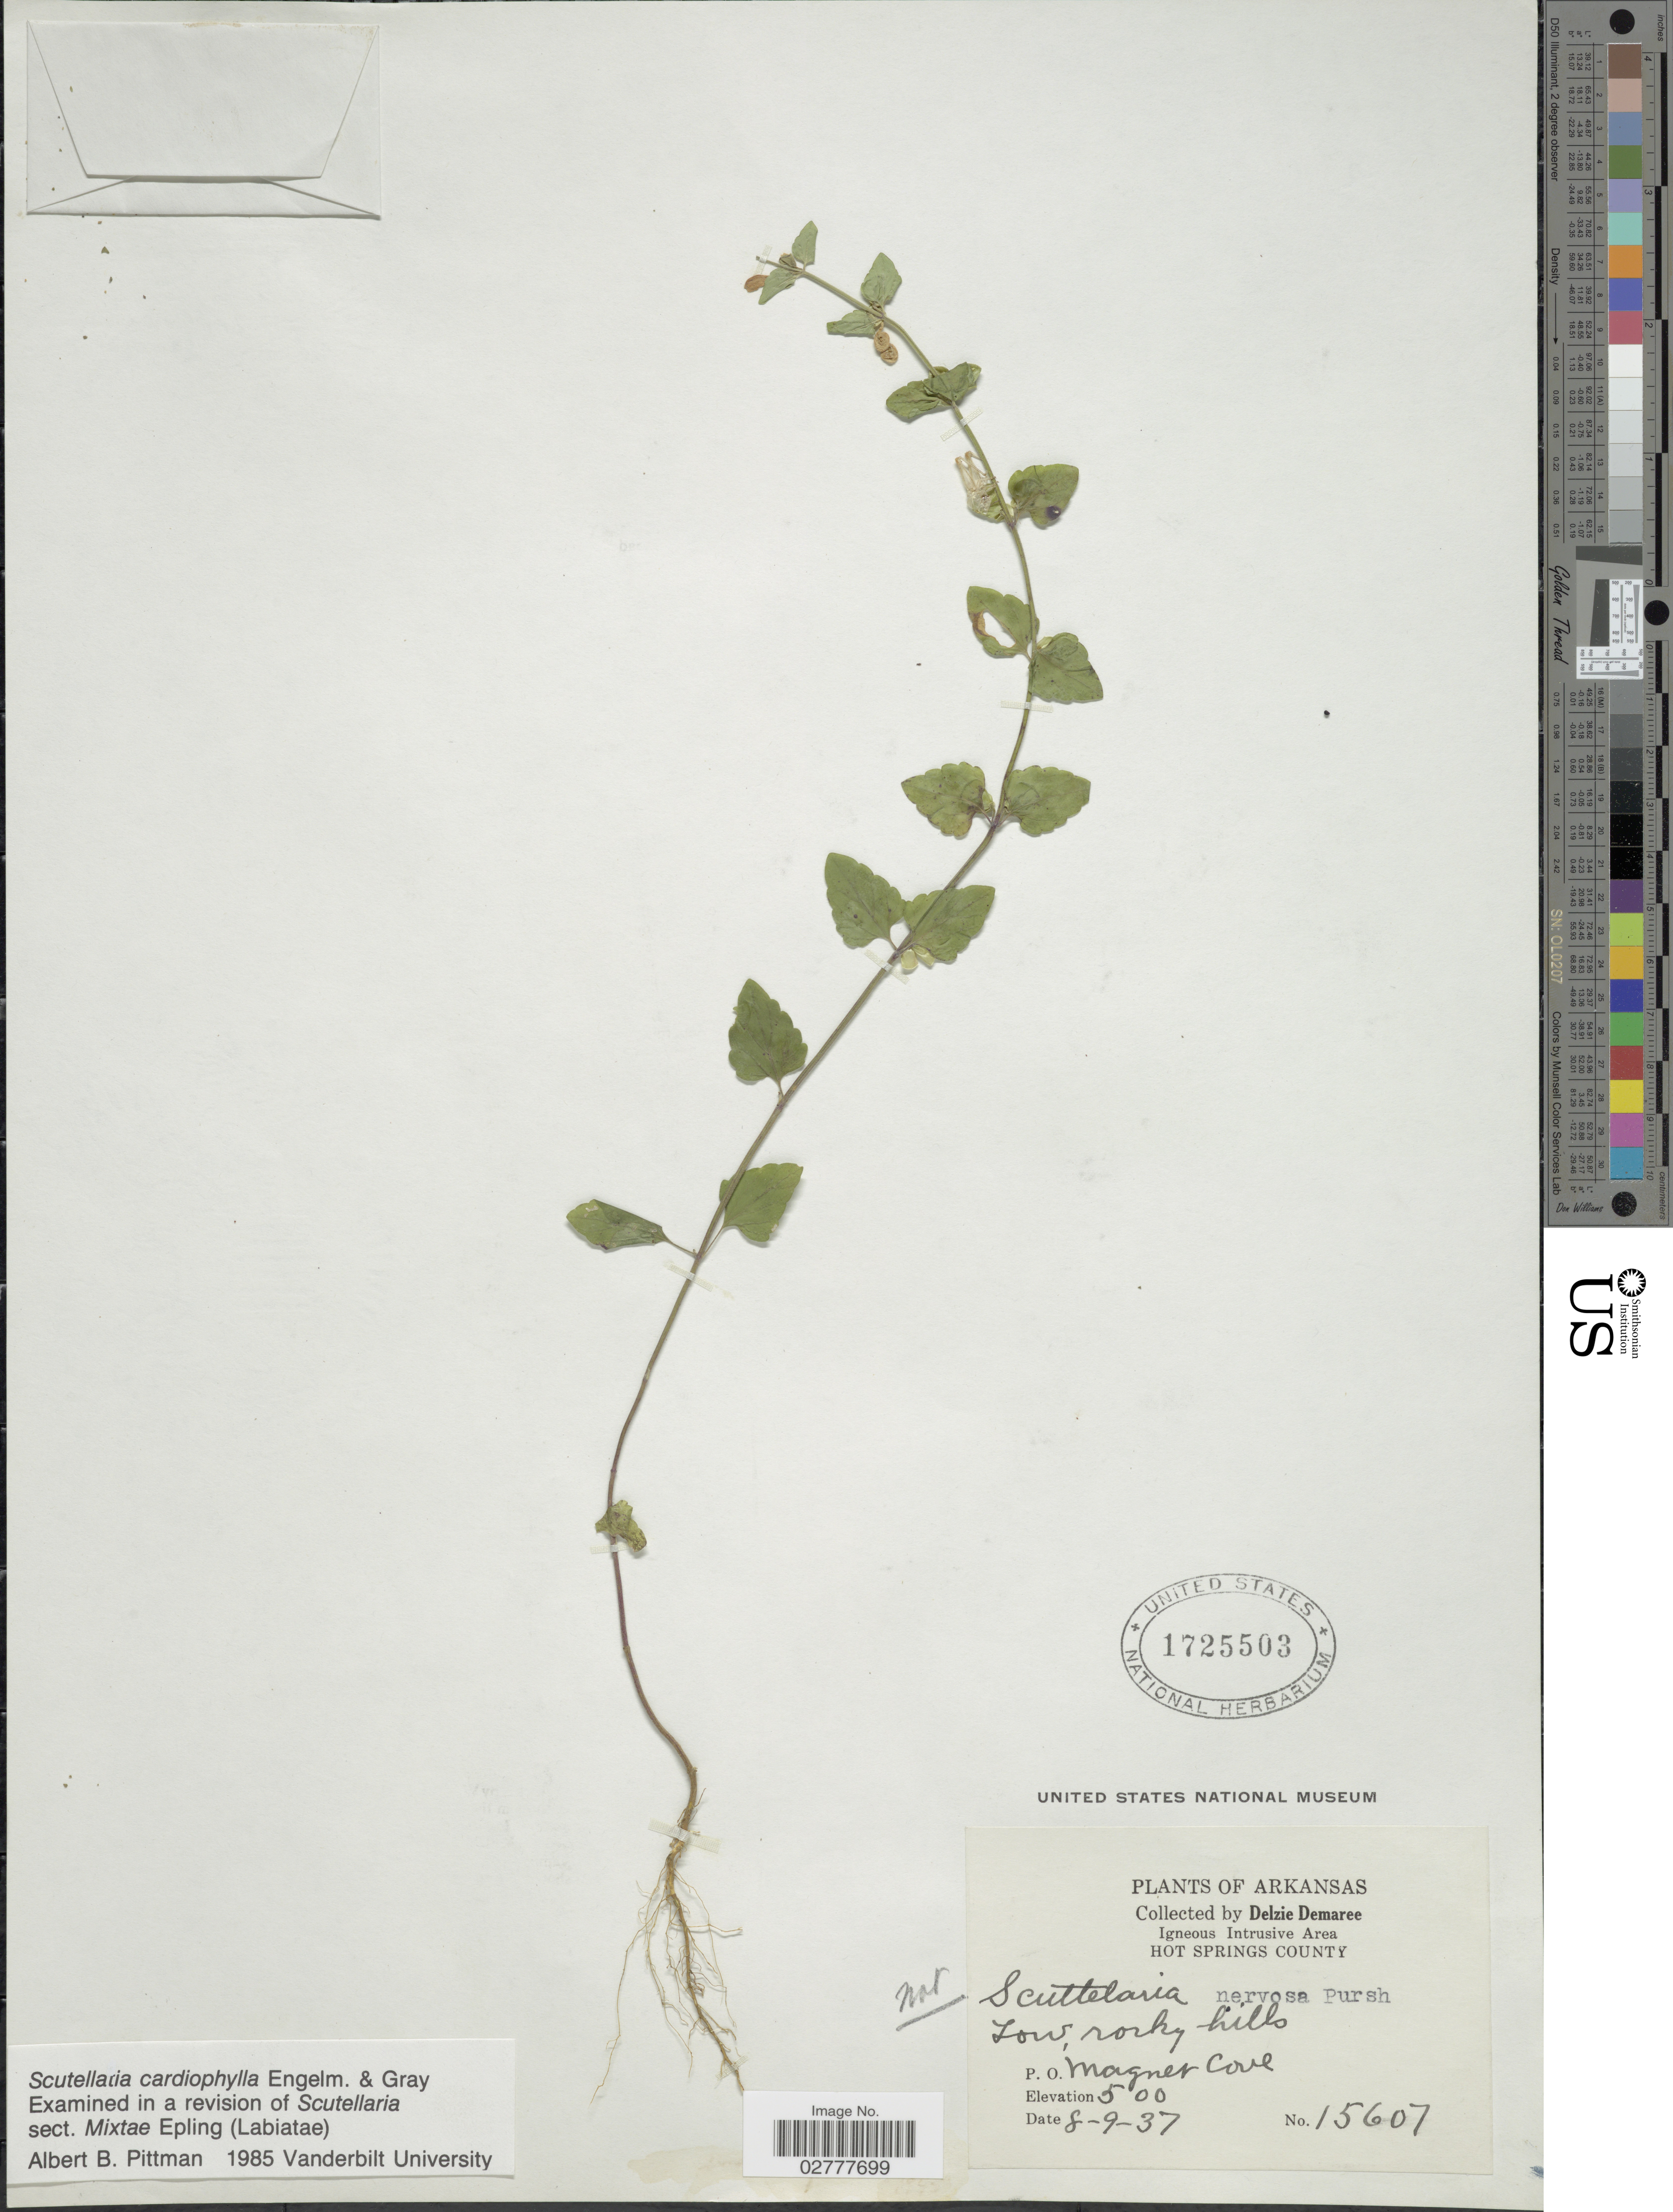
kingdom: Plantae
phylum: Tracheophyta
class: Magnoliopsida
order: Lamiales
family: Lamiaceae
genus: Scutellaria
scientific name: Scutellaria cardiophylla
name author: Engelm. & A. Gray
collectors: D. Demaree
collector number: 15607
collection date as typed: Transcribed d/m/y: 9/8/37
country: United States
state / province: Arkansas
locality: Igneous Intrusive Area, Hot Springs County, P.O. Magnet Cove.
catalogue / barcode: US 1725503